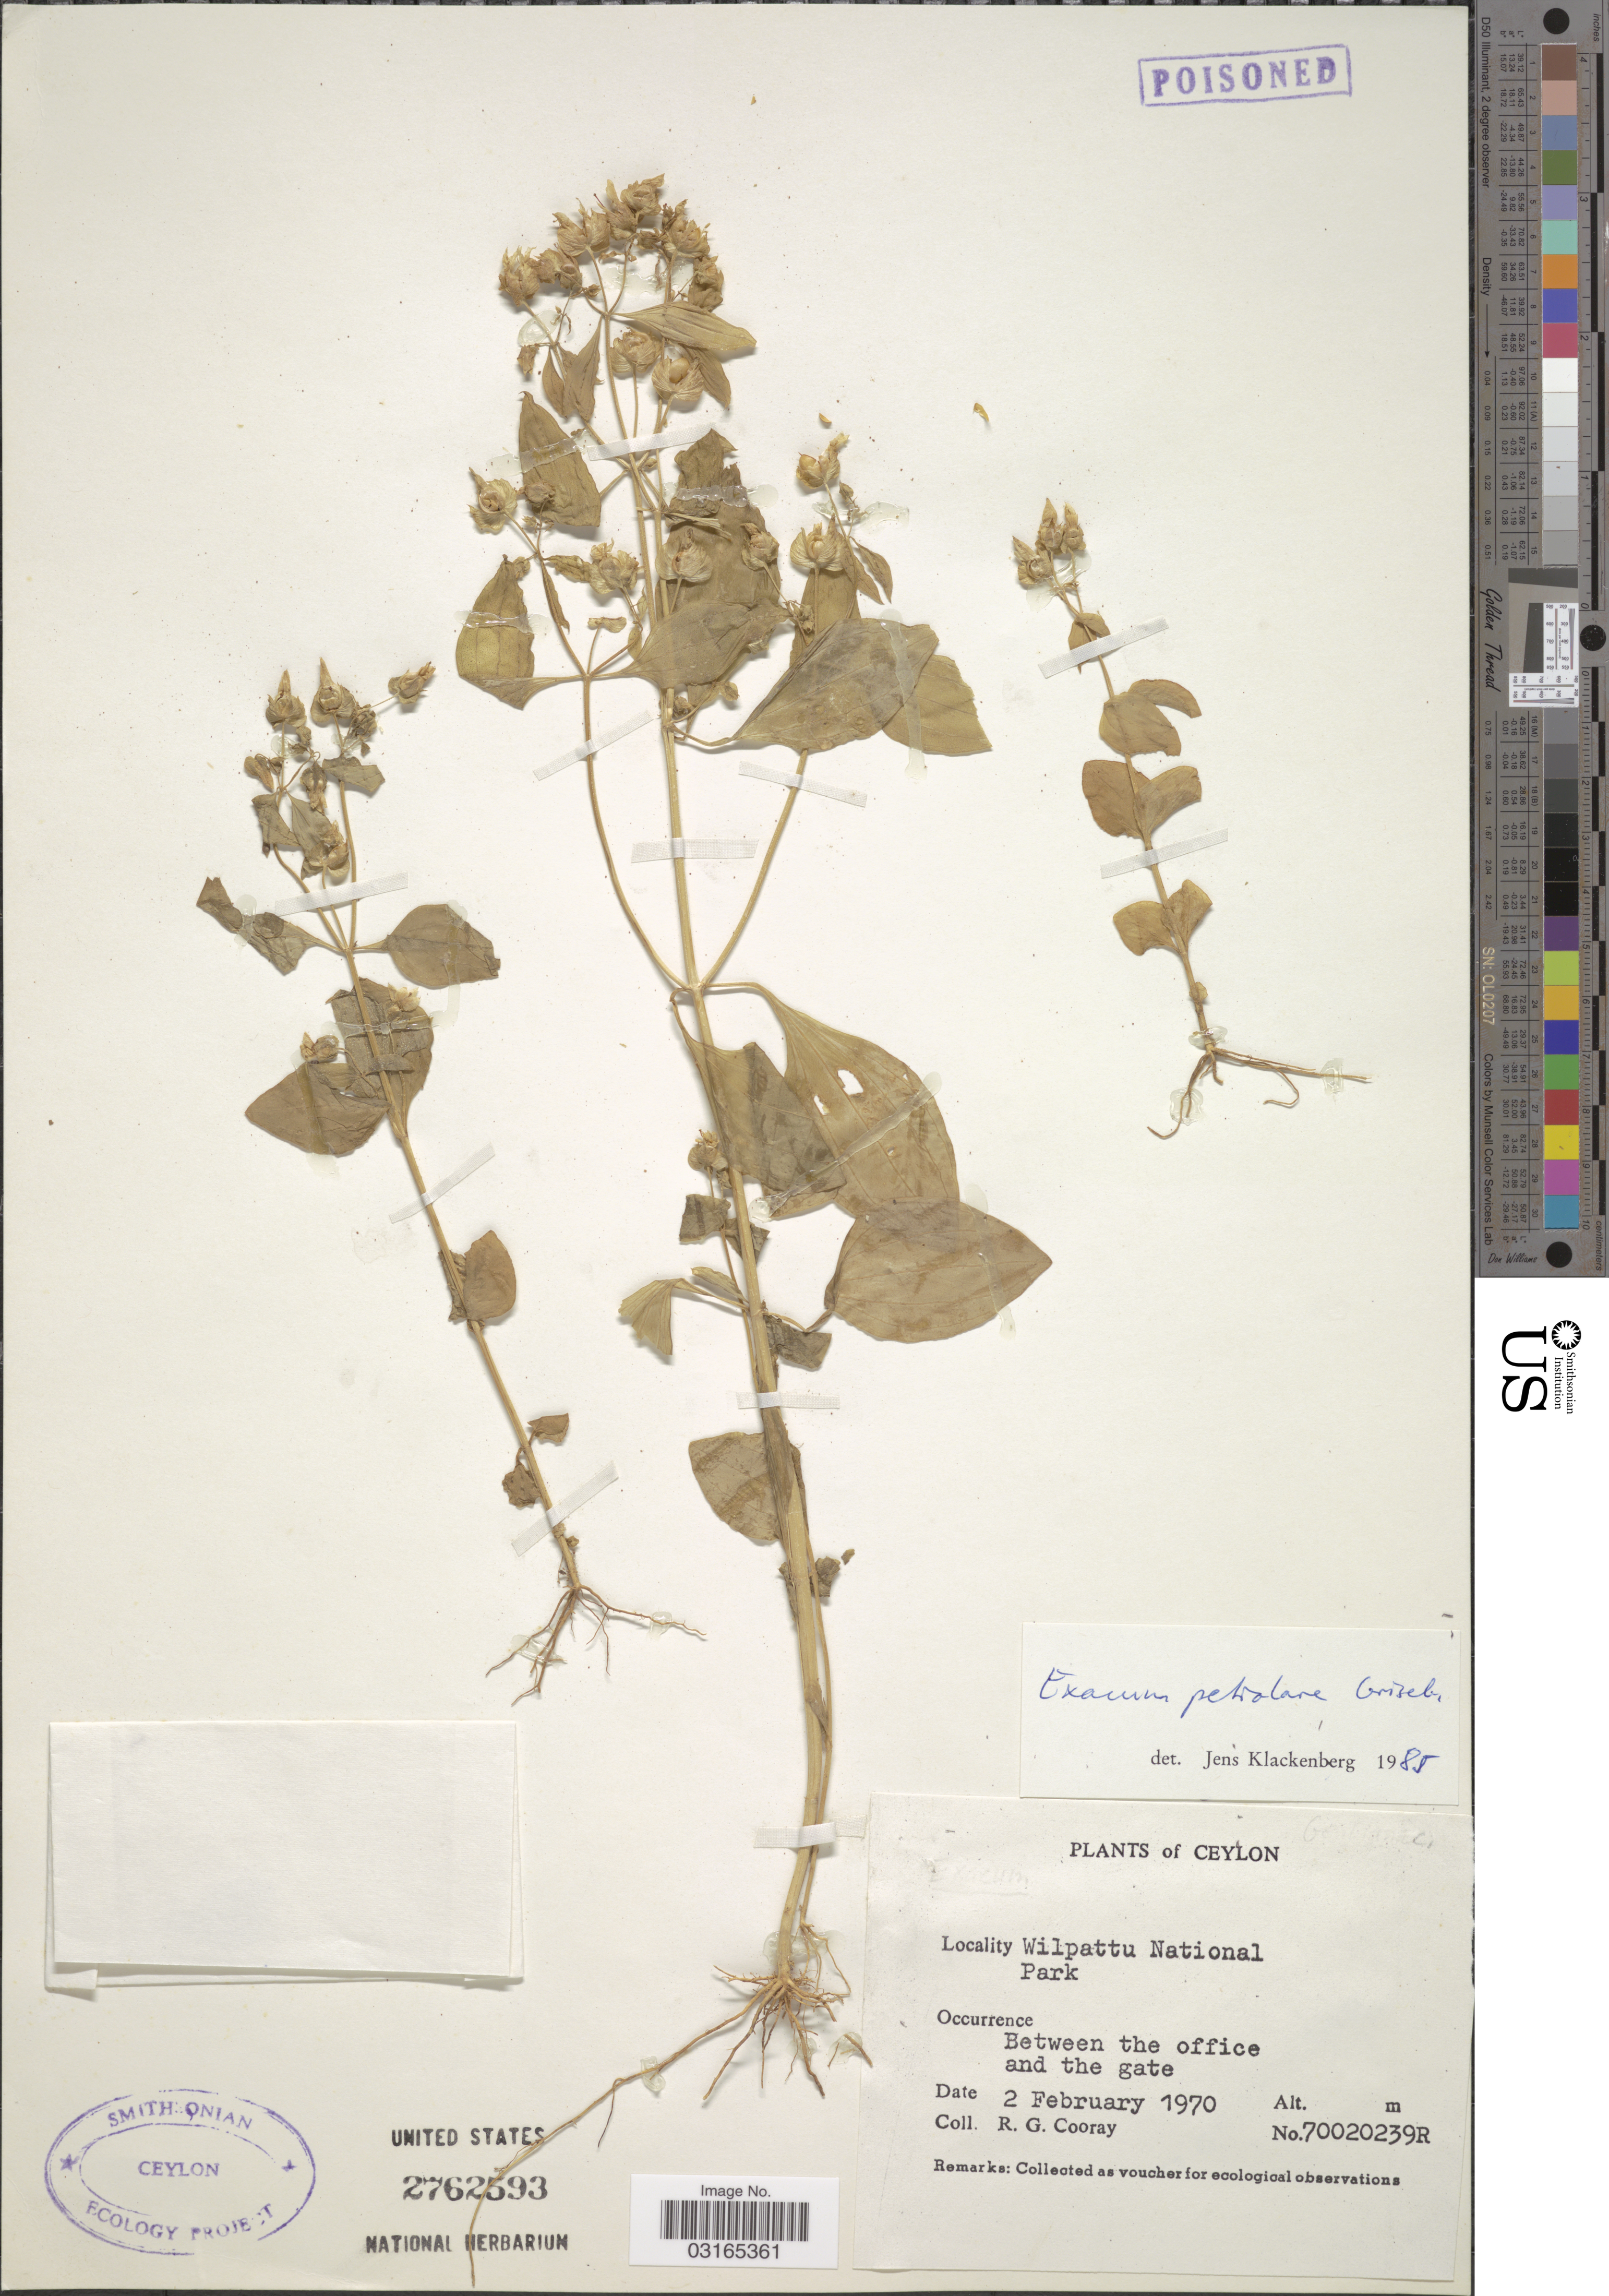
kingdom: Plantae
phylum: Tracheophyta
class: Magnoliopsida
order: Gentianales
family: Gentianaceae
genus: Exacum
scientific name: Exacum petiolare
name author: Griseb.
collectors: R. Cooray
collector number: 70020239R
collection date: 1970-02-02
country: Sri Lanka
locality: Ceylon. Wilpattu National Park. Between the office and the gate.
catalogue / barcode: US 2762593